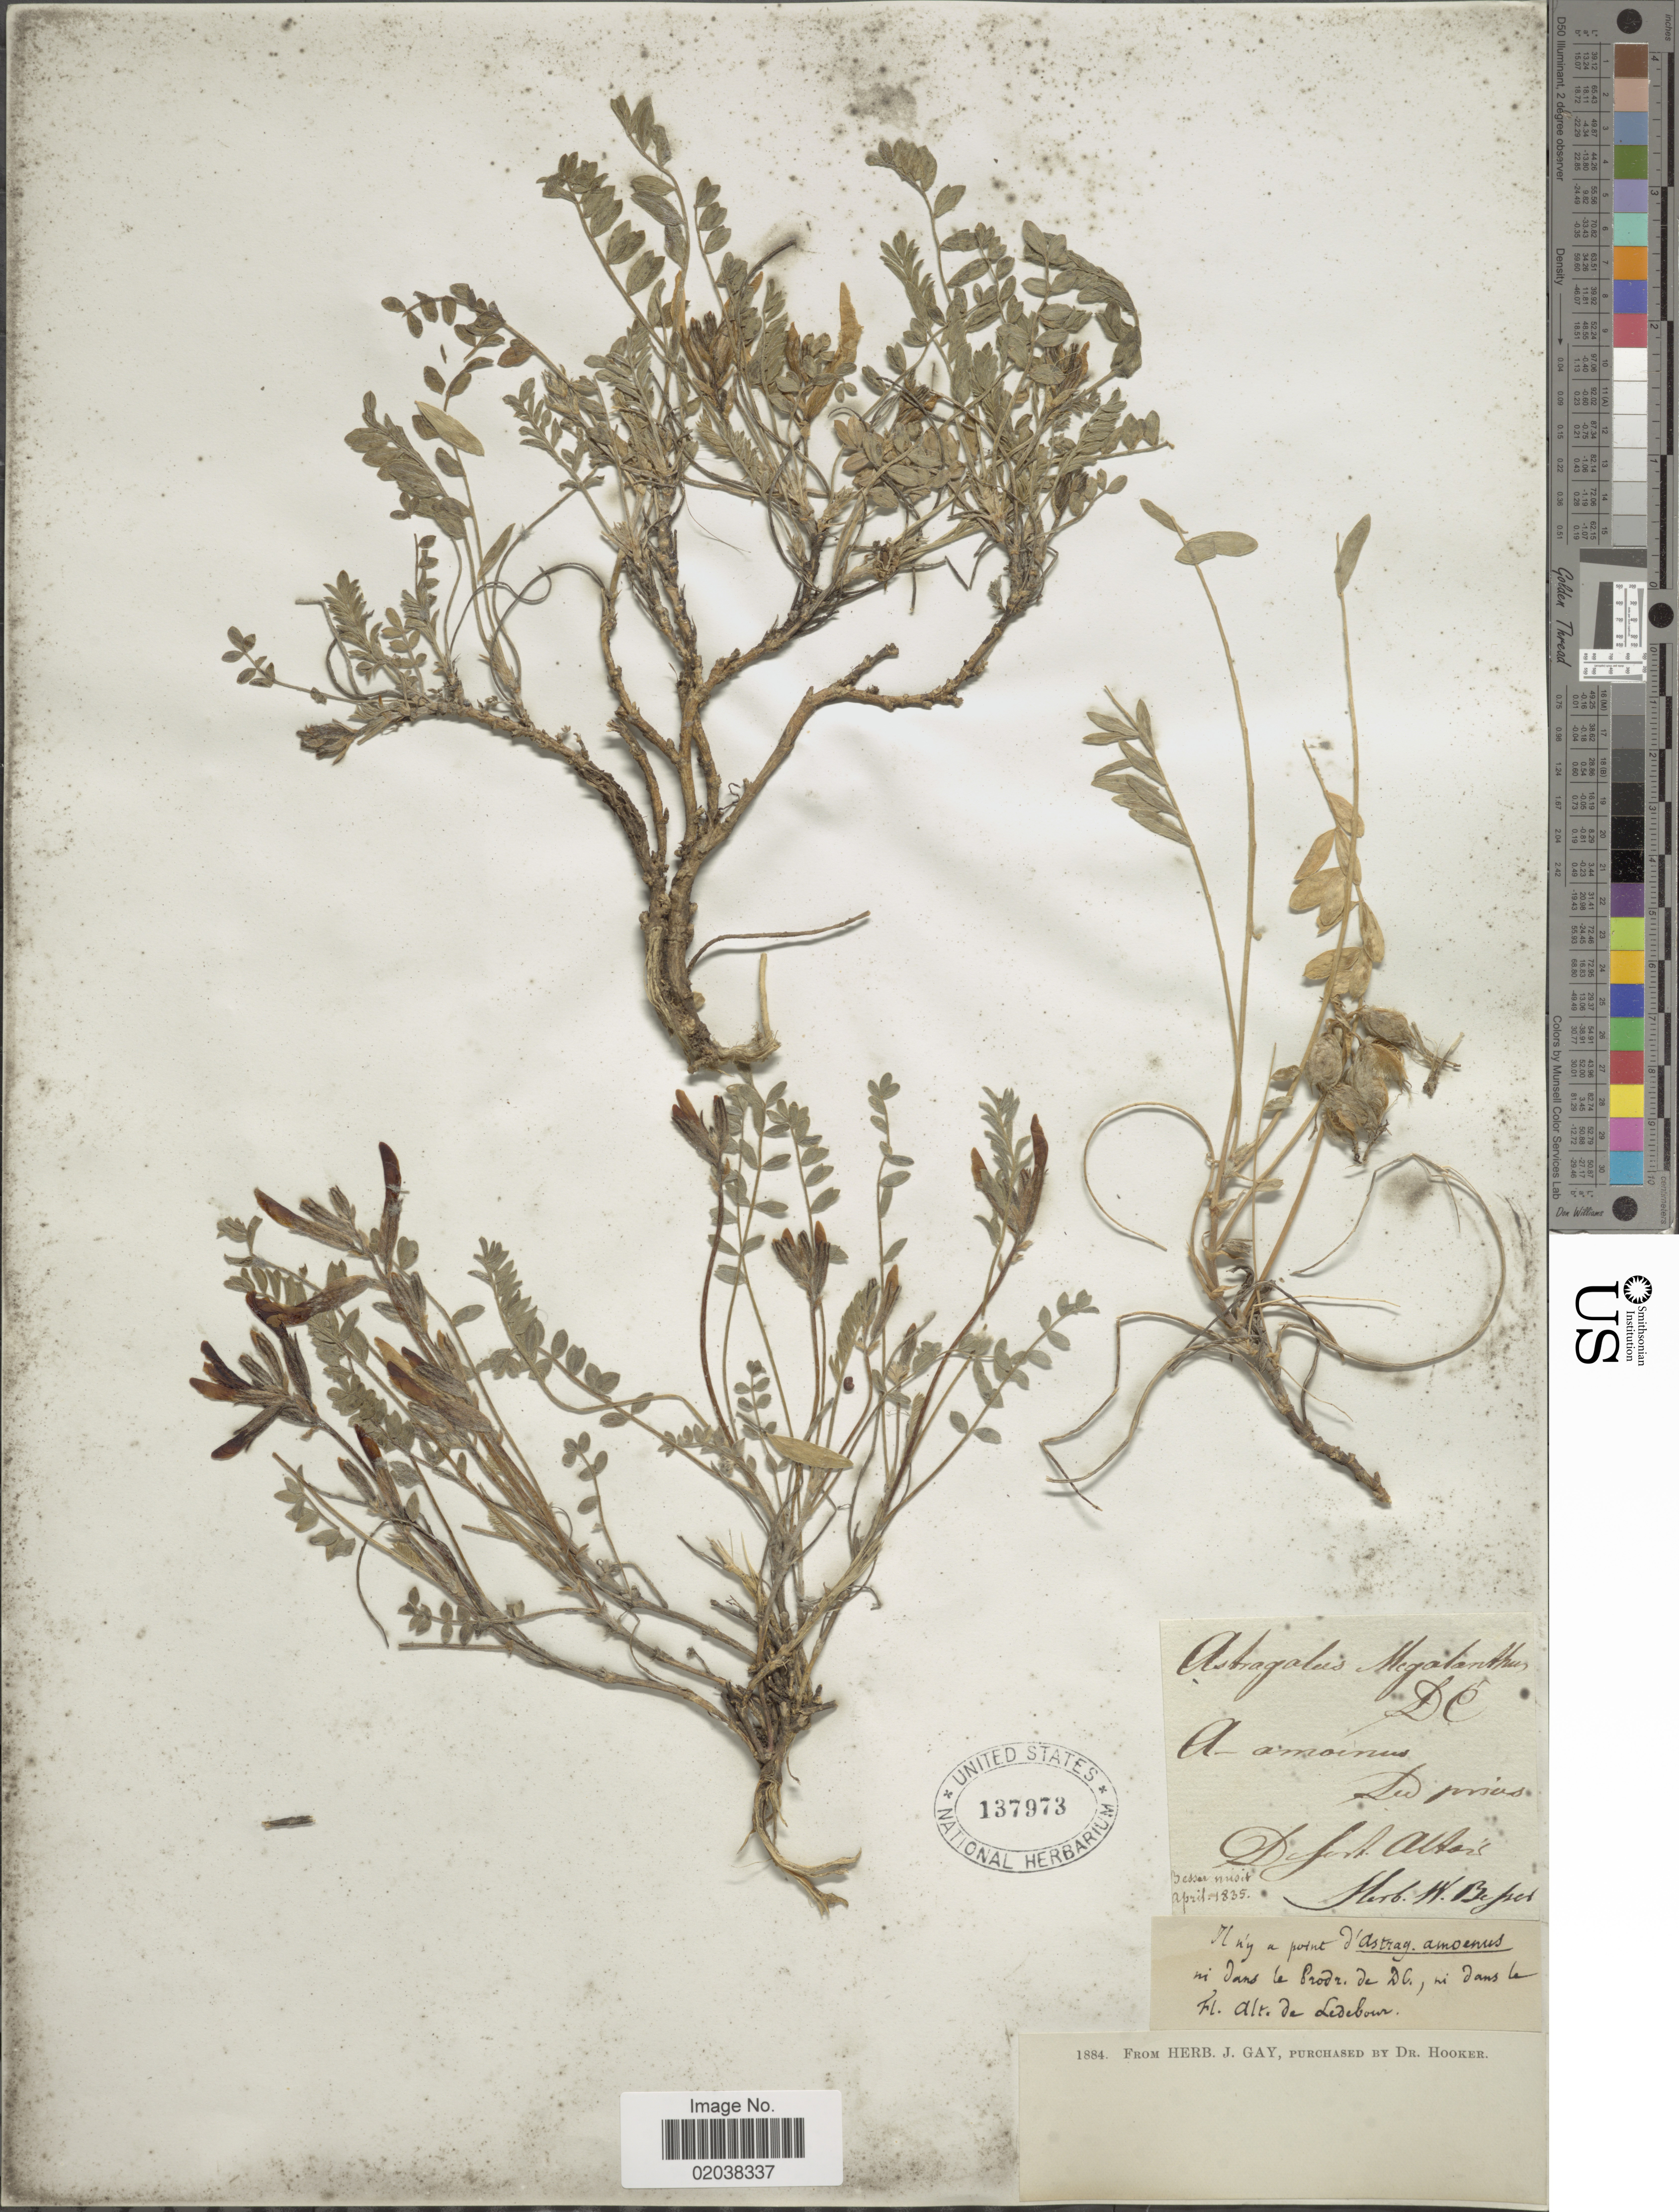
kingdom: Plantae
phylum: Tracheophyta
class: Magnoliopsida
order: Fabales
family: Fabaceae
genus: Astragalus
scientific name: Astragalus megalanthus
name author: DC.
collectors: ex Herb. W. Besser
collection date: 1835-04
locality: Difuh Altois [interpreted]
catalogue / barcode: US 137973